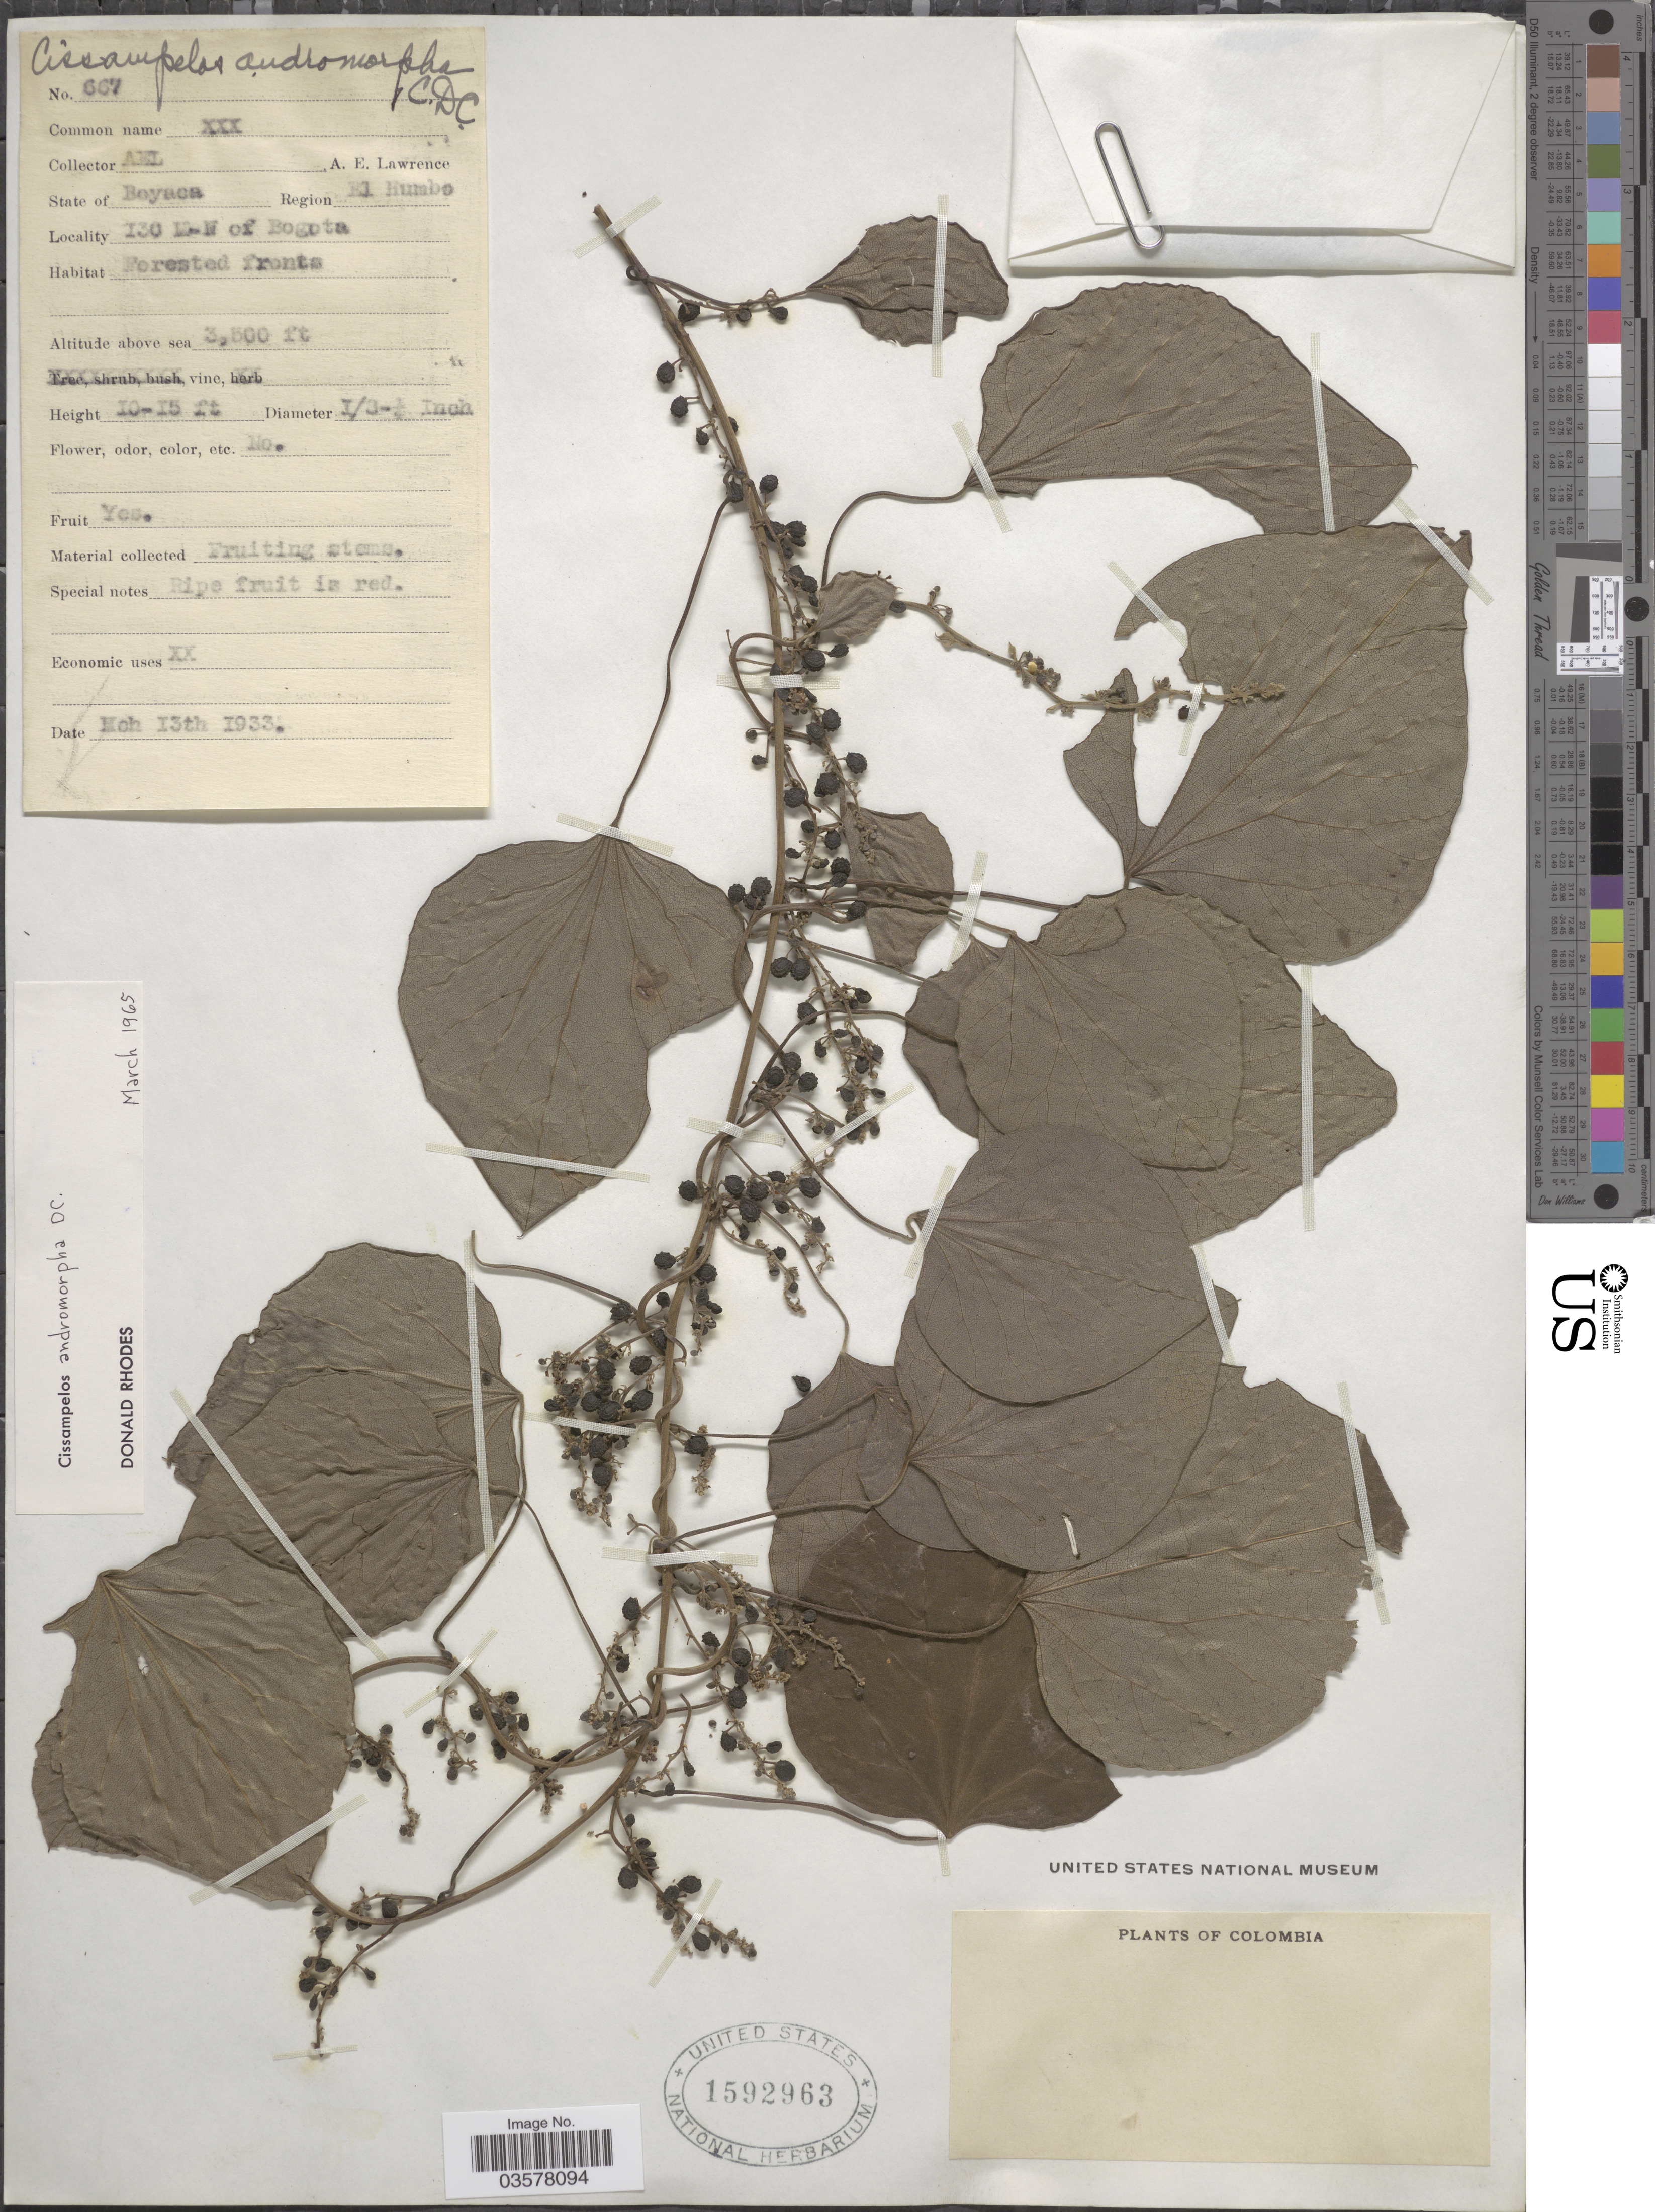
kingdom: Plantae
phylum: Tracheophyta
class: Magnoliopsida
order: Ranunculales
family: Menispermaceae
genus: Cissampelos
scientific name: Cissampelos andromorpha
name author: DC.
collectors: A. Lawrance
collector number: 667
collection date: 1933-03-13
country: Colombia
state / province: Boyacá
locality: Region El Humbo. I30 N-W [interpreted] of Bogota.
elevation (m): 1067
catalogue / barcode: US 1592963